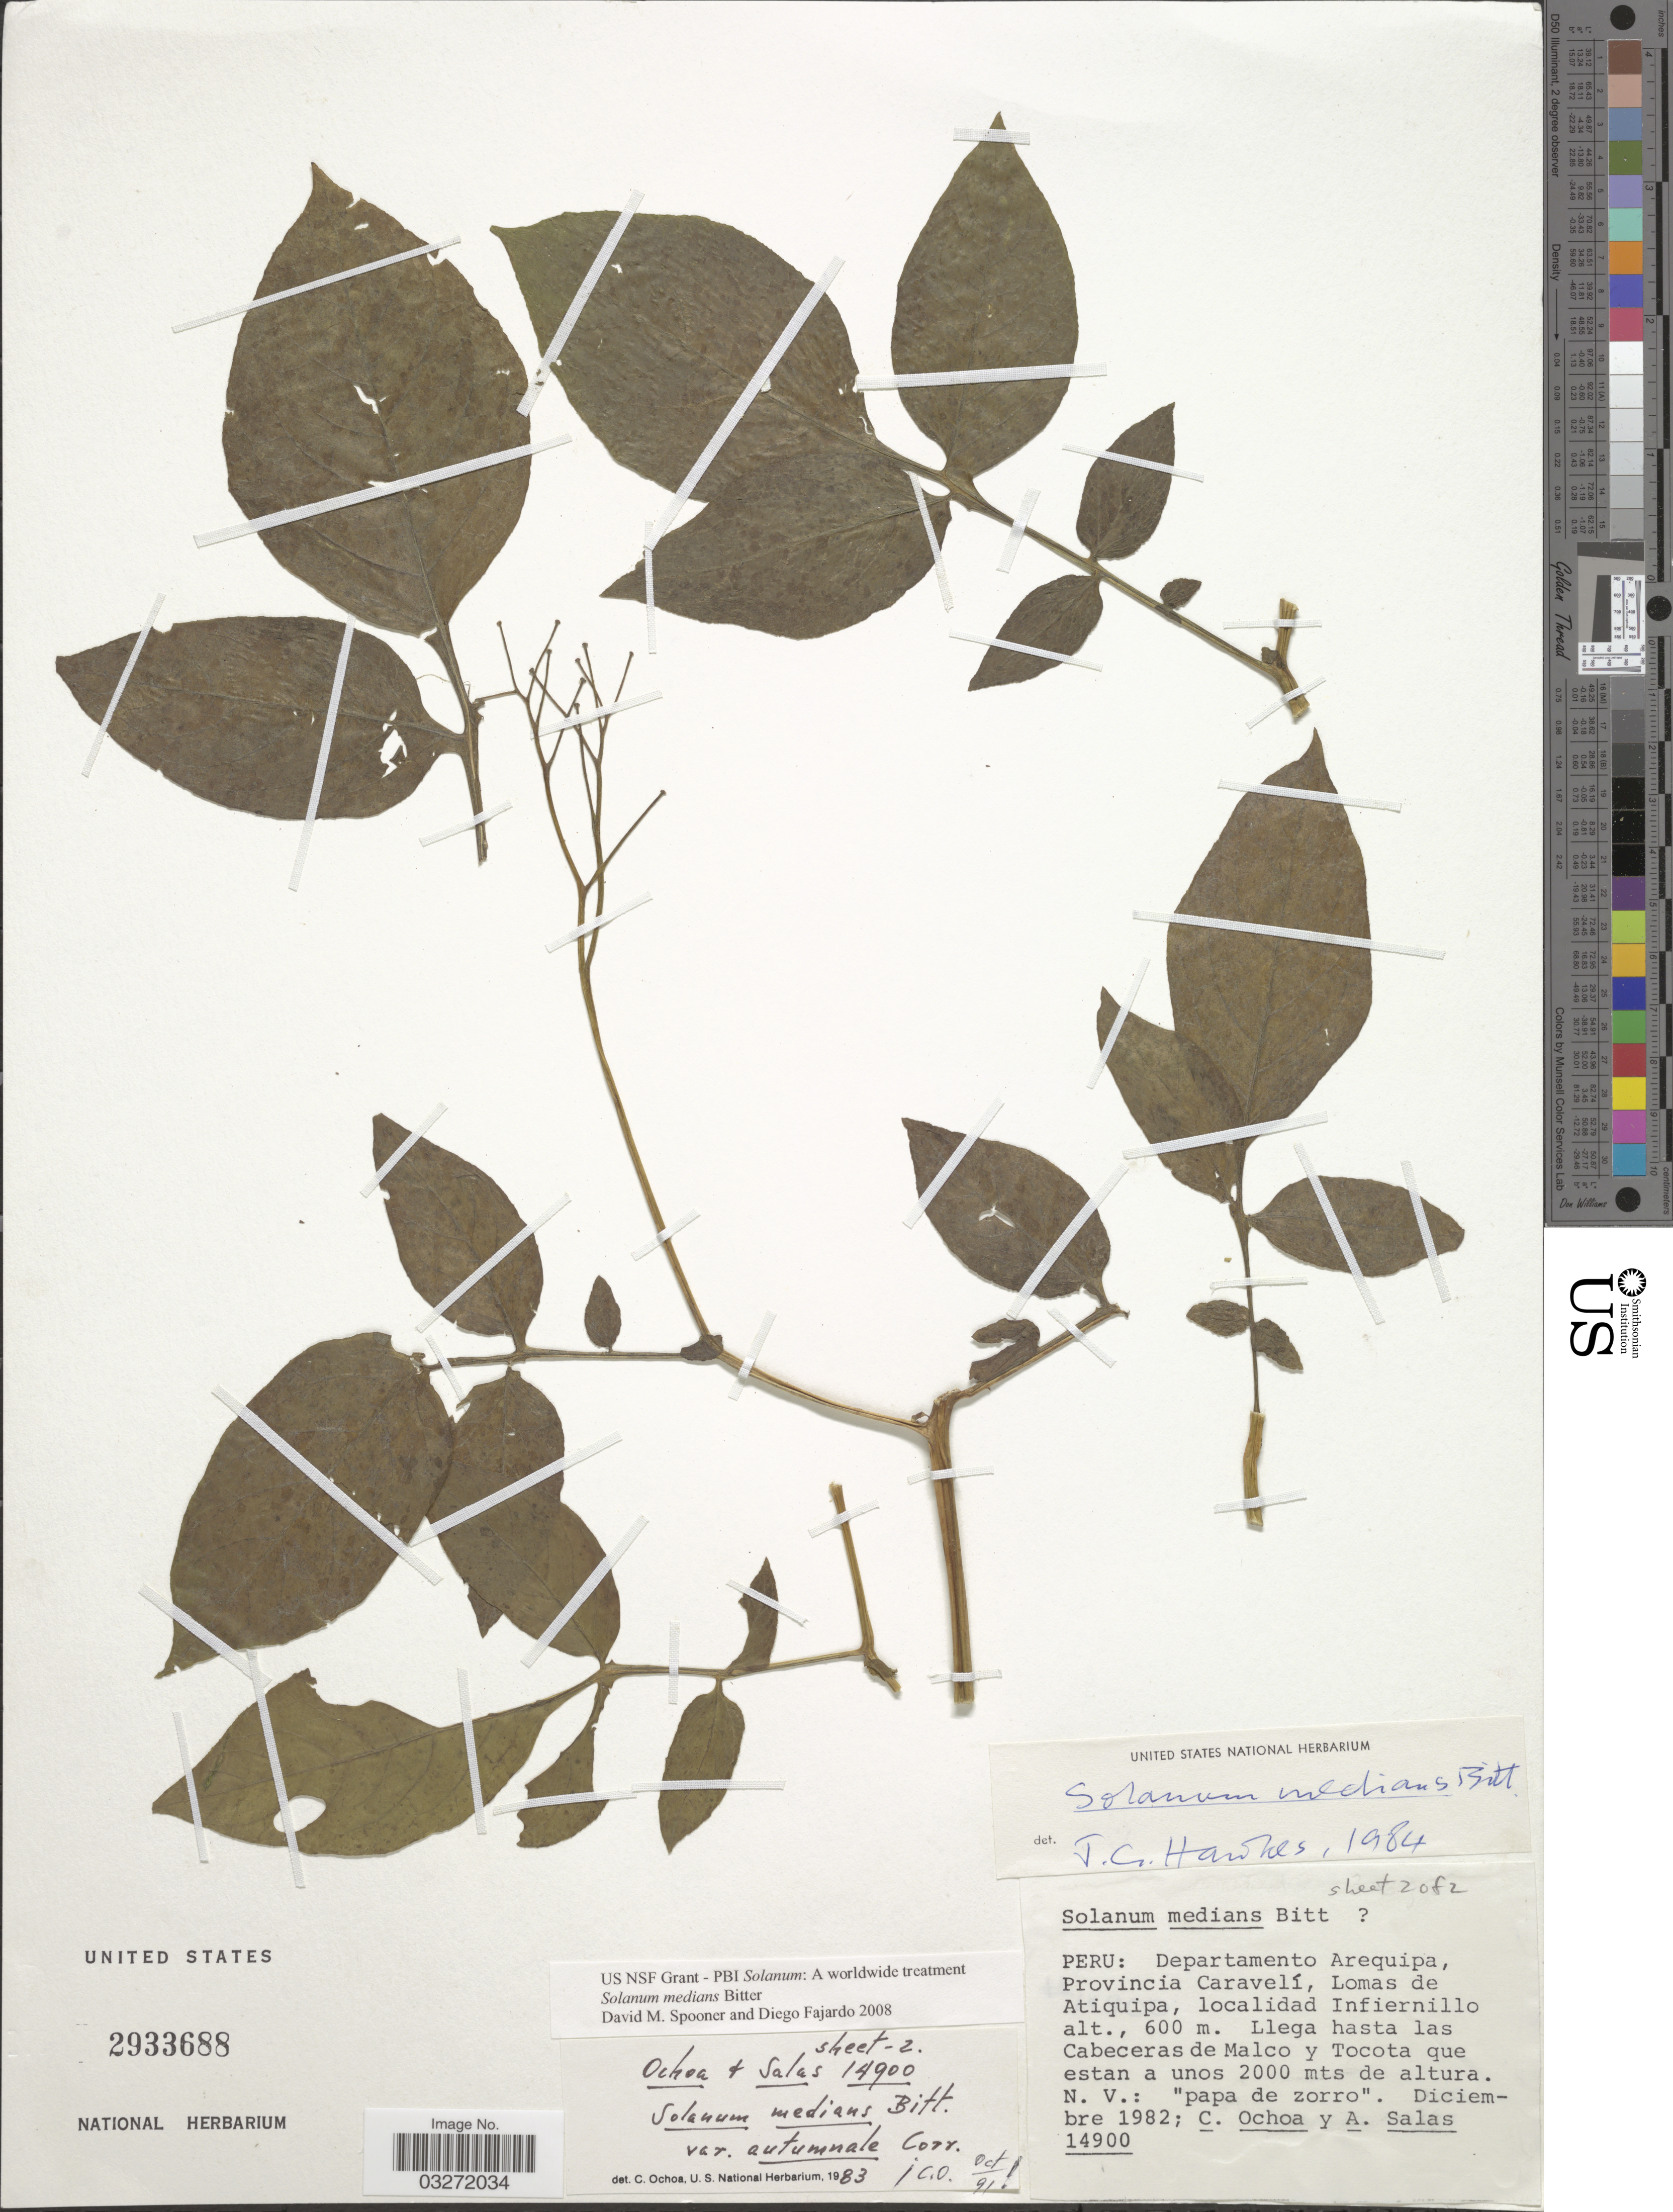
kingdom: Plantae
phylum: Tracheophyta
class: Magnoliopsida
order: Solanales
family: Solanaceae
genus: Solanum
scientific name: Solanum medians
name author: Bitter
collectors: C. Ochoa & A. Salas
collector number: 14900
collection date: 1982-12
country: Peru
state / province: Arequipa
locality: Departamento Arequipa, Provincia Caravelí, Lomas de Atiquipa, localidad Infiernillo. Llega hasta las Caveceras de Malco y Tocota que estan.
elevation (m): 600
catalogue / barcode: US 2933688